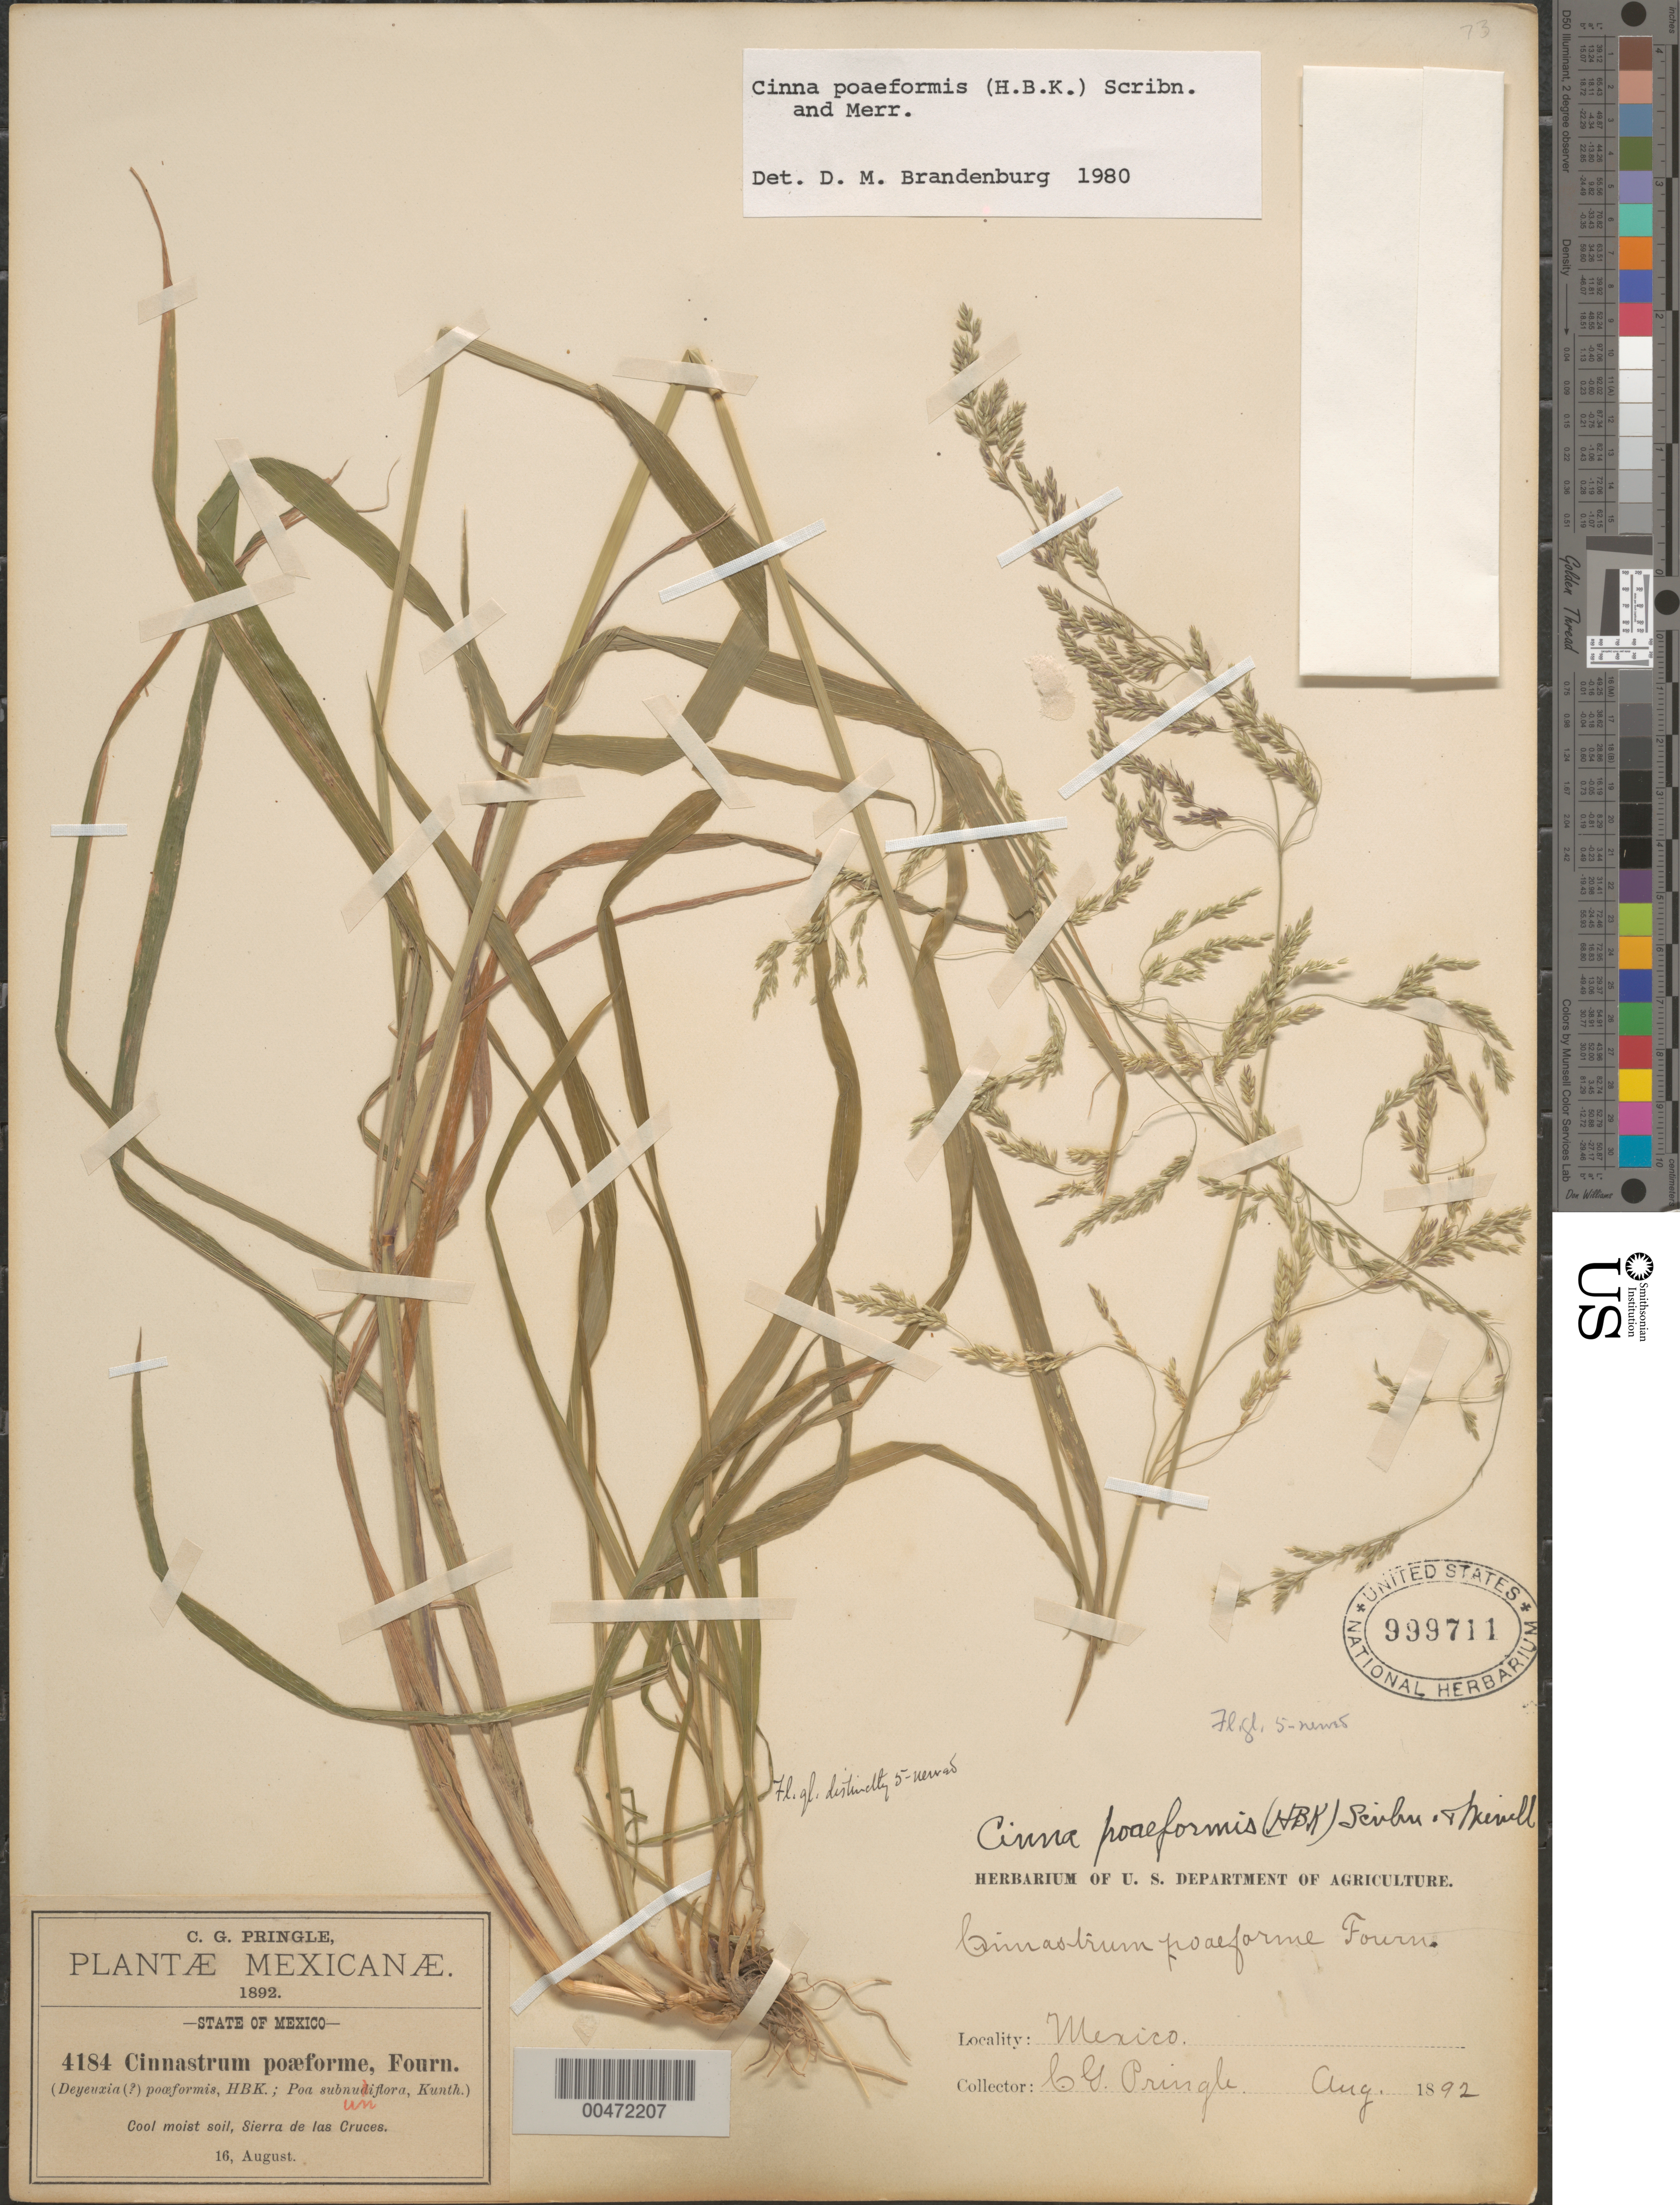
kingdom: Plantae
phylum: Tracheophyta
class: Liliopsida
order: Poales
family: Poaceae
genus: Cinna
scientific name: Cinna poiformis (Kunth) Scribn. & Merr.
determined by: Brandenburg, D. M.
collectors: C. G. Pringle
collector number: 4184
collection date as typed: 16 Aug 1892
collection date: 1892-08-16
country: Mexico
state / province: México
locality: Sierra de las Cruces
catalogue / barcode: US 999711